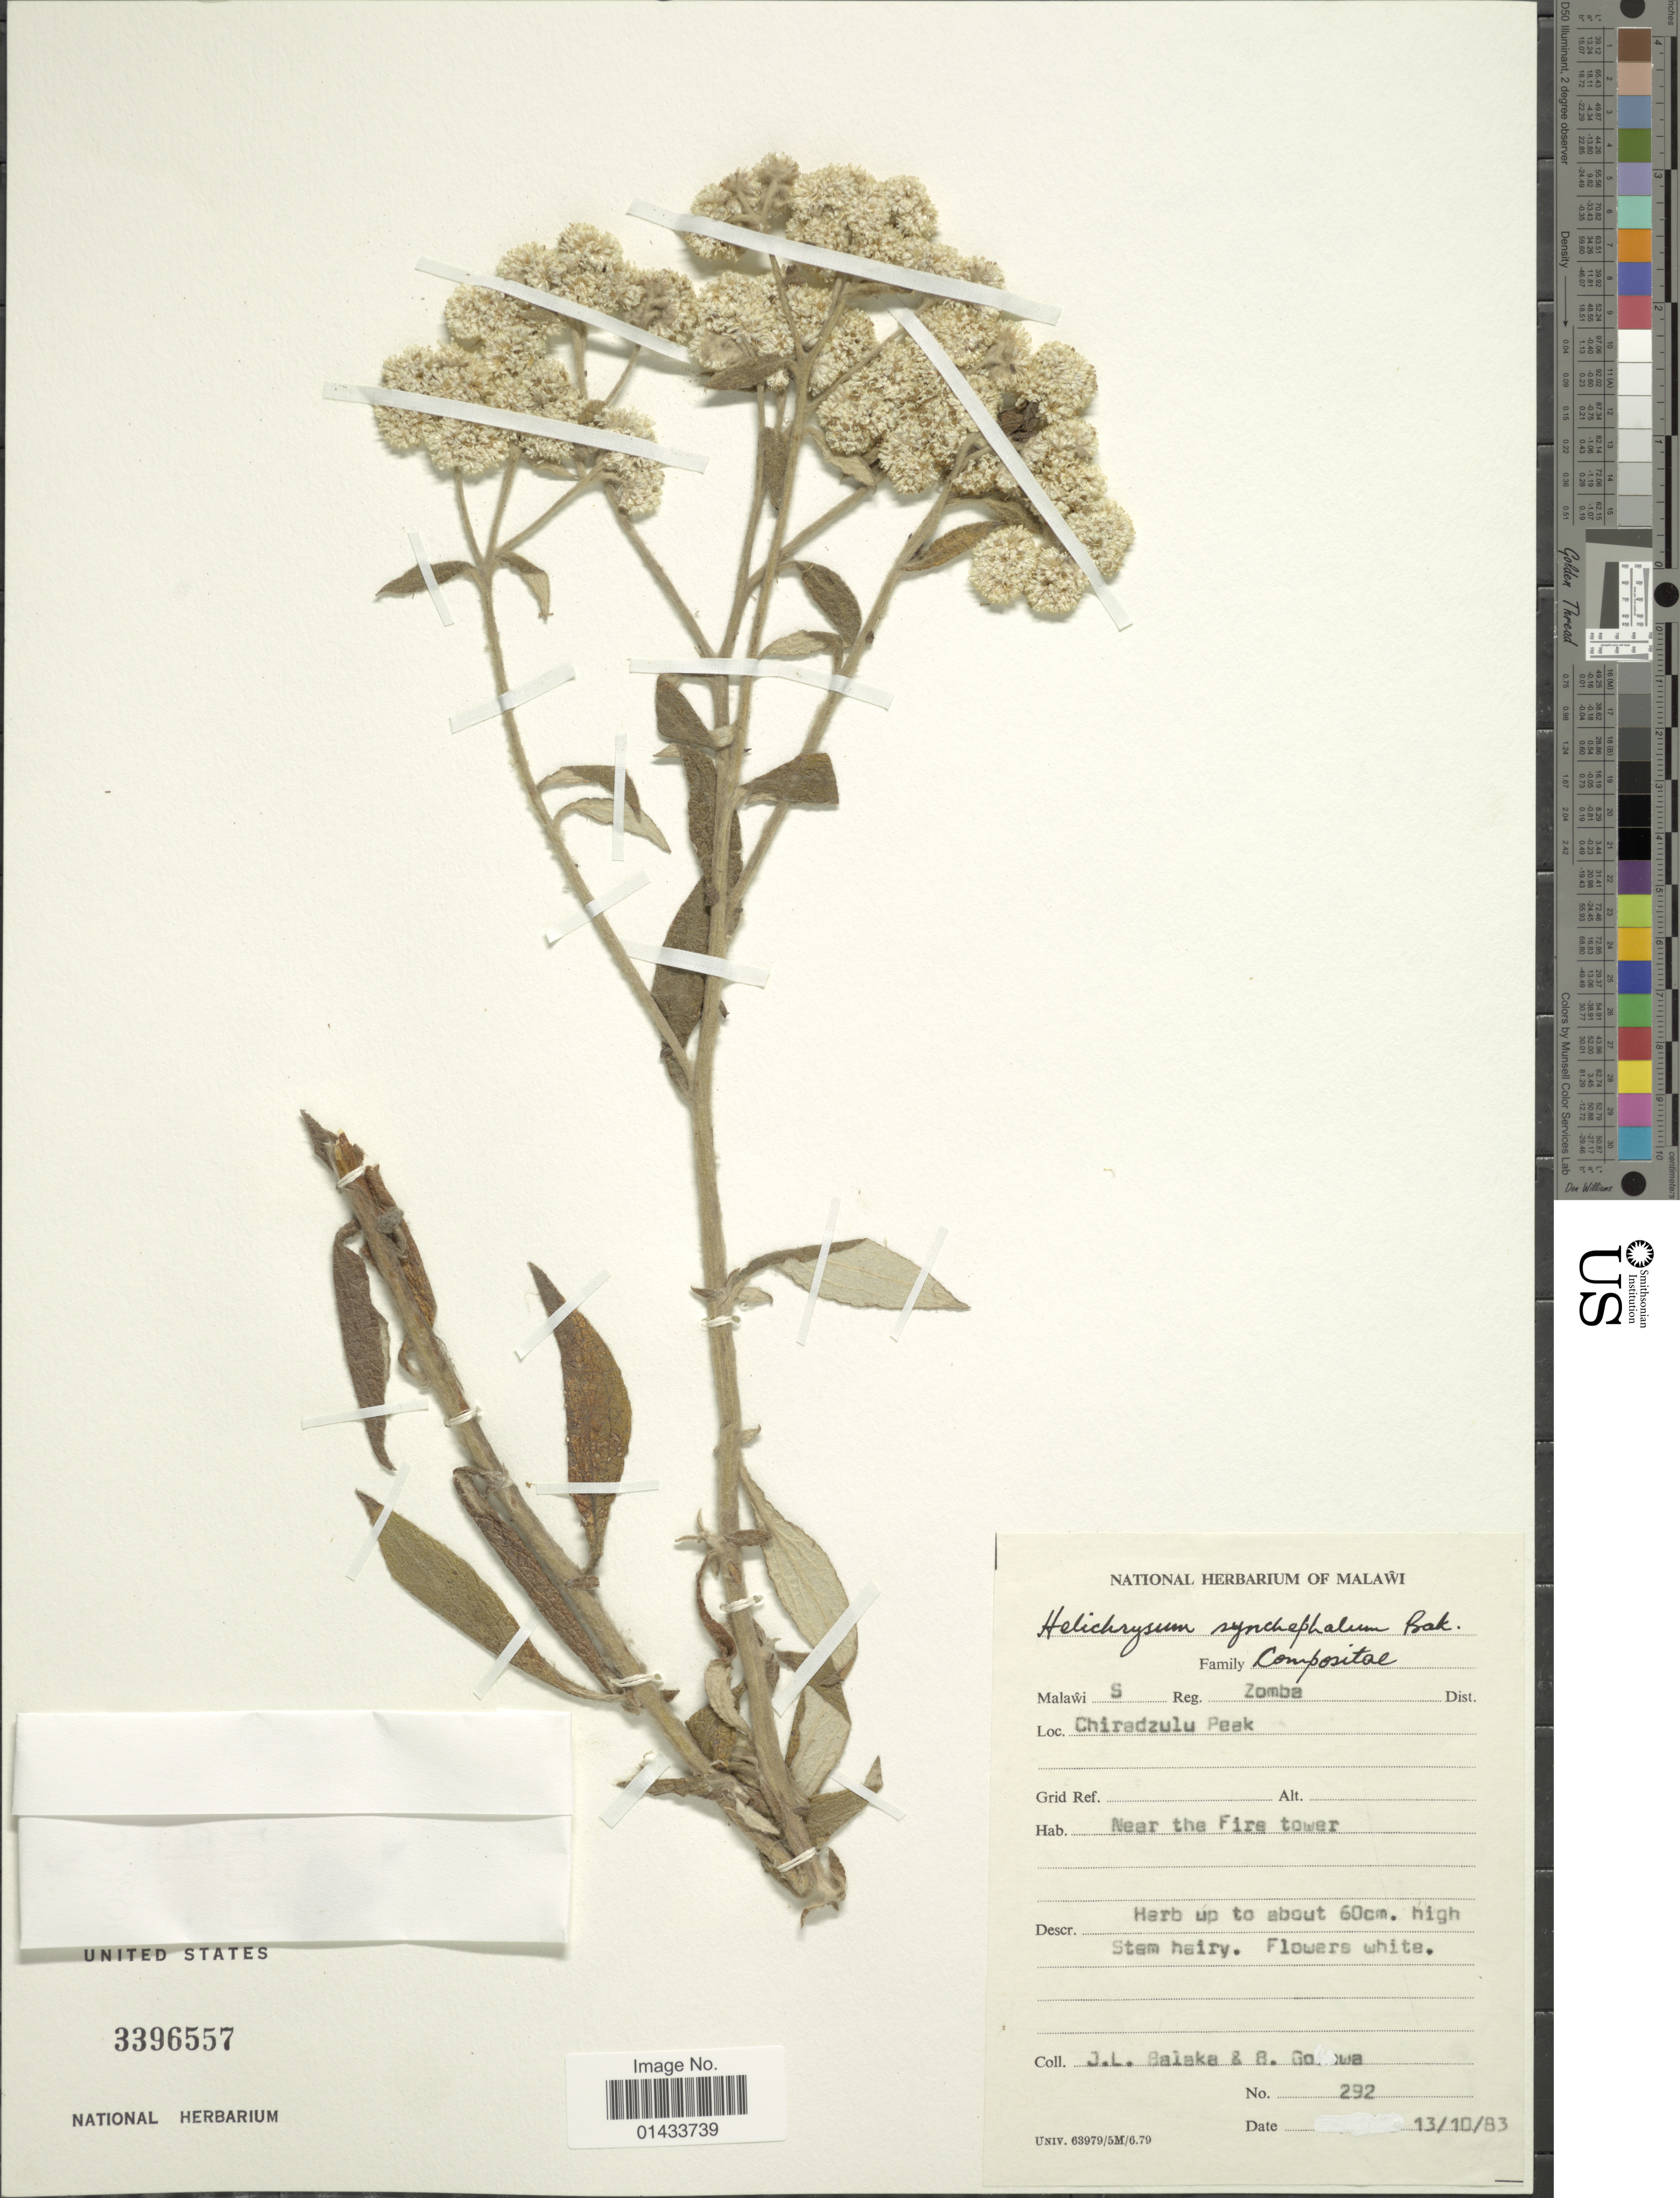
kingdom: Plantae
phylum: Tracheophyta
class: Magnoliopsida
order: Asterales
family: Asteraceae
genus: Helichrysum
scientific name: Helichrysum syncephalum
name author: Baker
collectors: J. Balaka & B. Gowa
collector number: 292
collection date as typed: Transcribed d/m/y: 13/10/83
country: Malawi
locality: Malawi S, Reg. Zomba Dist. Chiradzulu Peak, Near the Fira Tower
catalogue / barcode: US 3396557